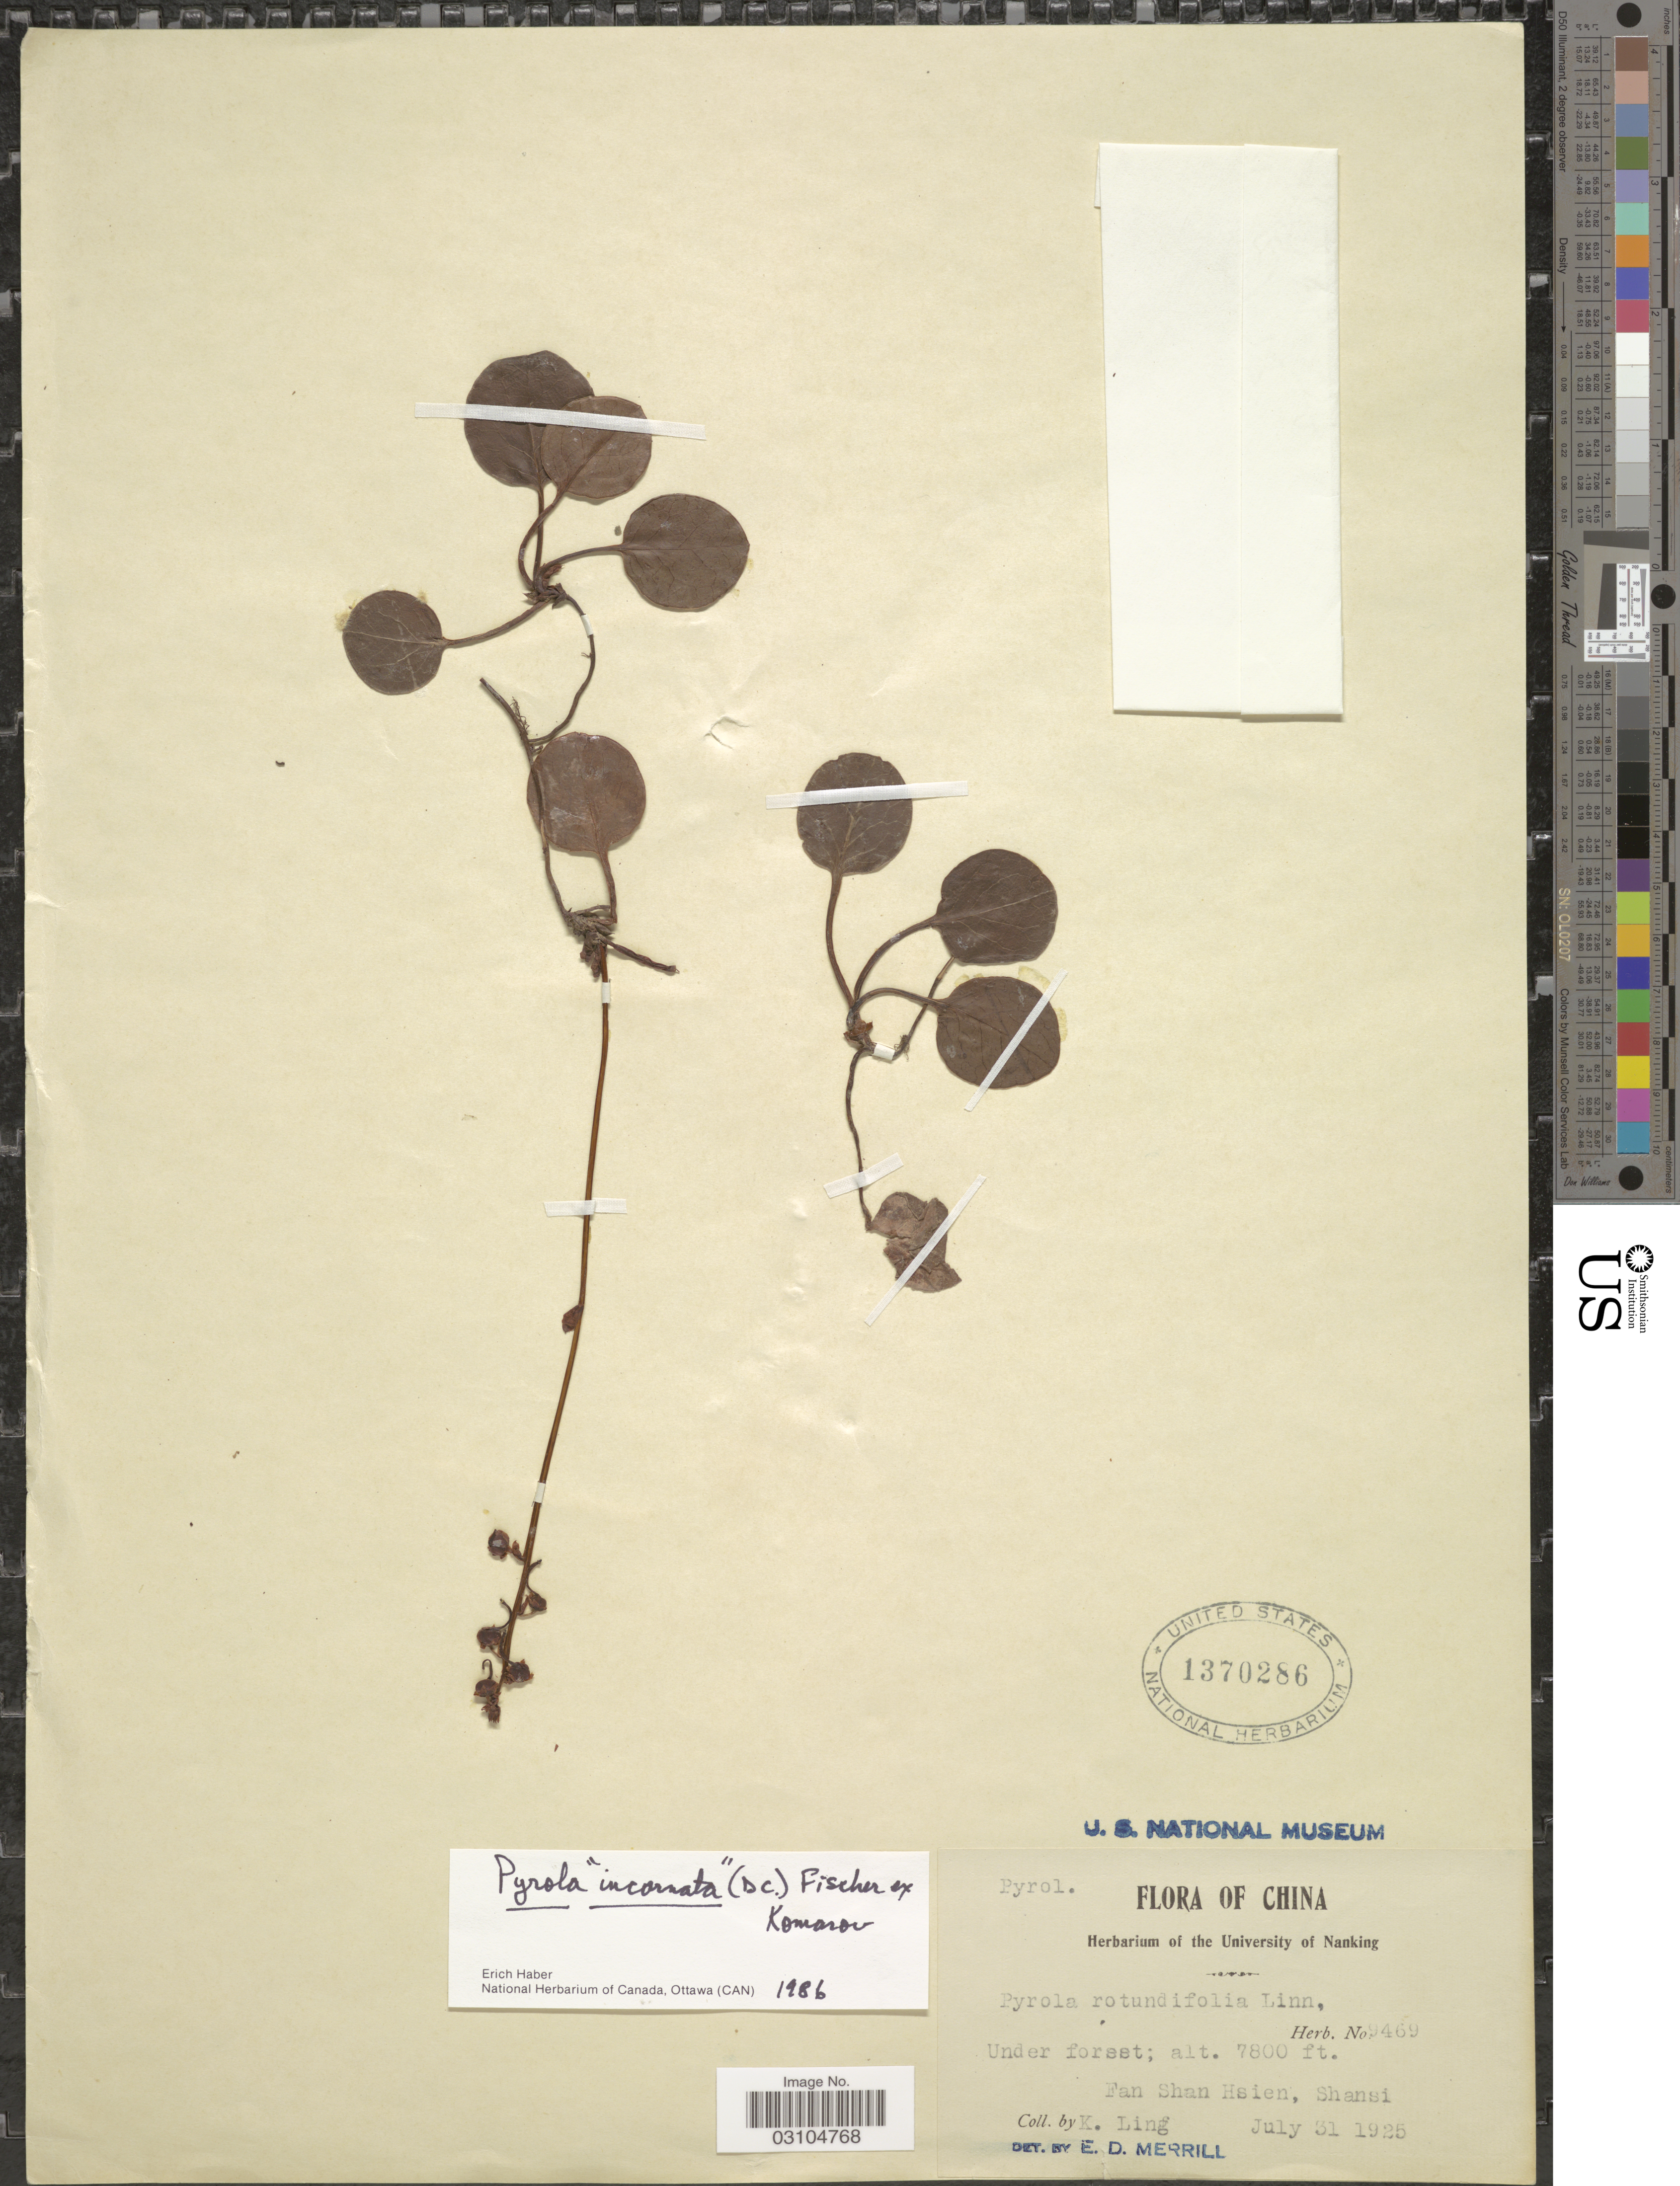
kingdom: Plantae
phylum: Tracheophyta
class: Magnoliopsida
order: Ericales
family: Ericaceae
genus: Pyrola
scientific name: Pyrola incarnata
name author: (DC.) Freyn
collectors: K. Ling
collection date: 1925-07-31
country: China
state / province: Shanxi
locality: Fan Shan Hsien, Shansi.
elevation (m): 2377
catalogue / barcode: US 1370286